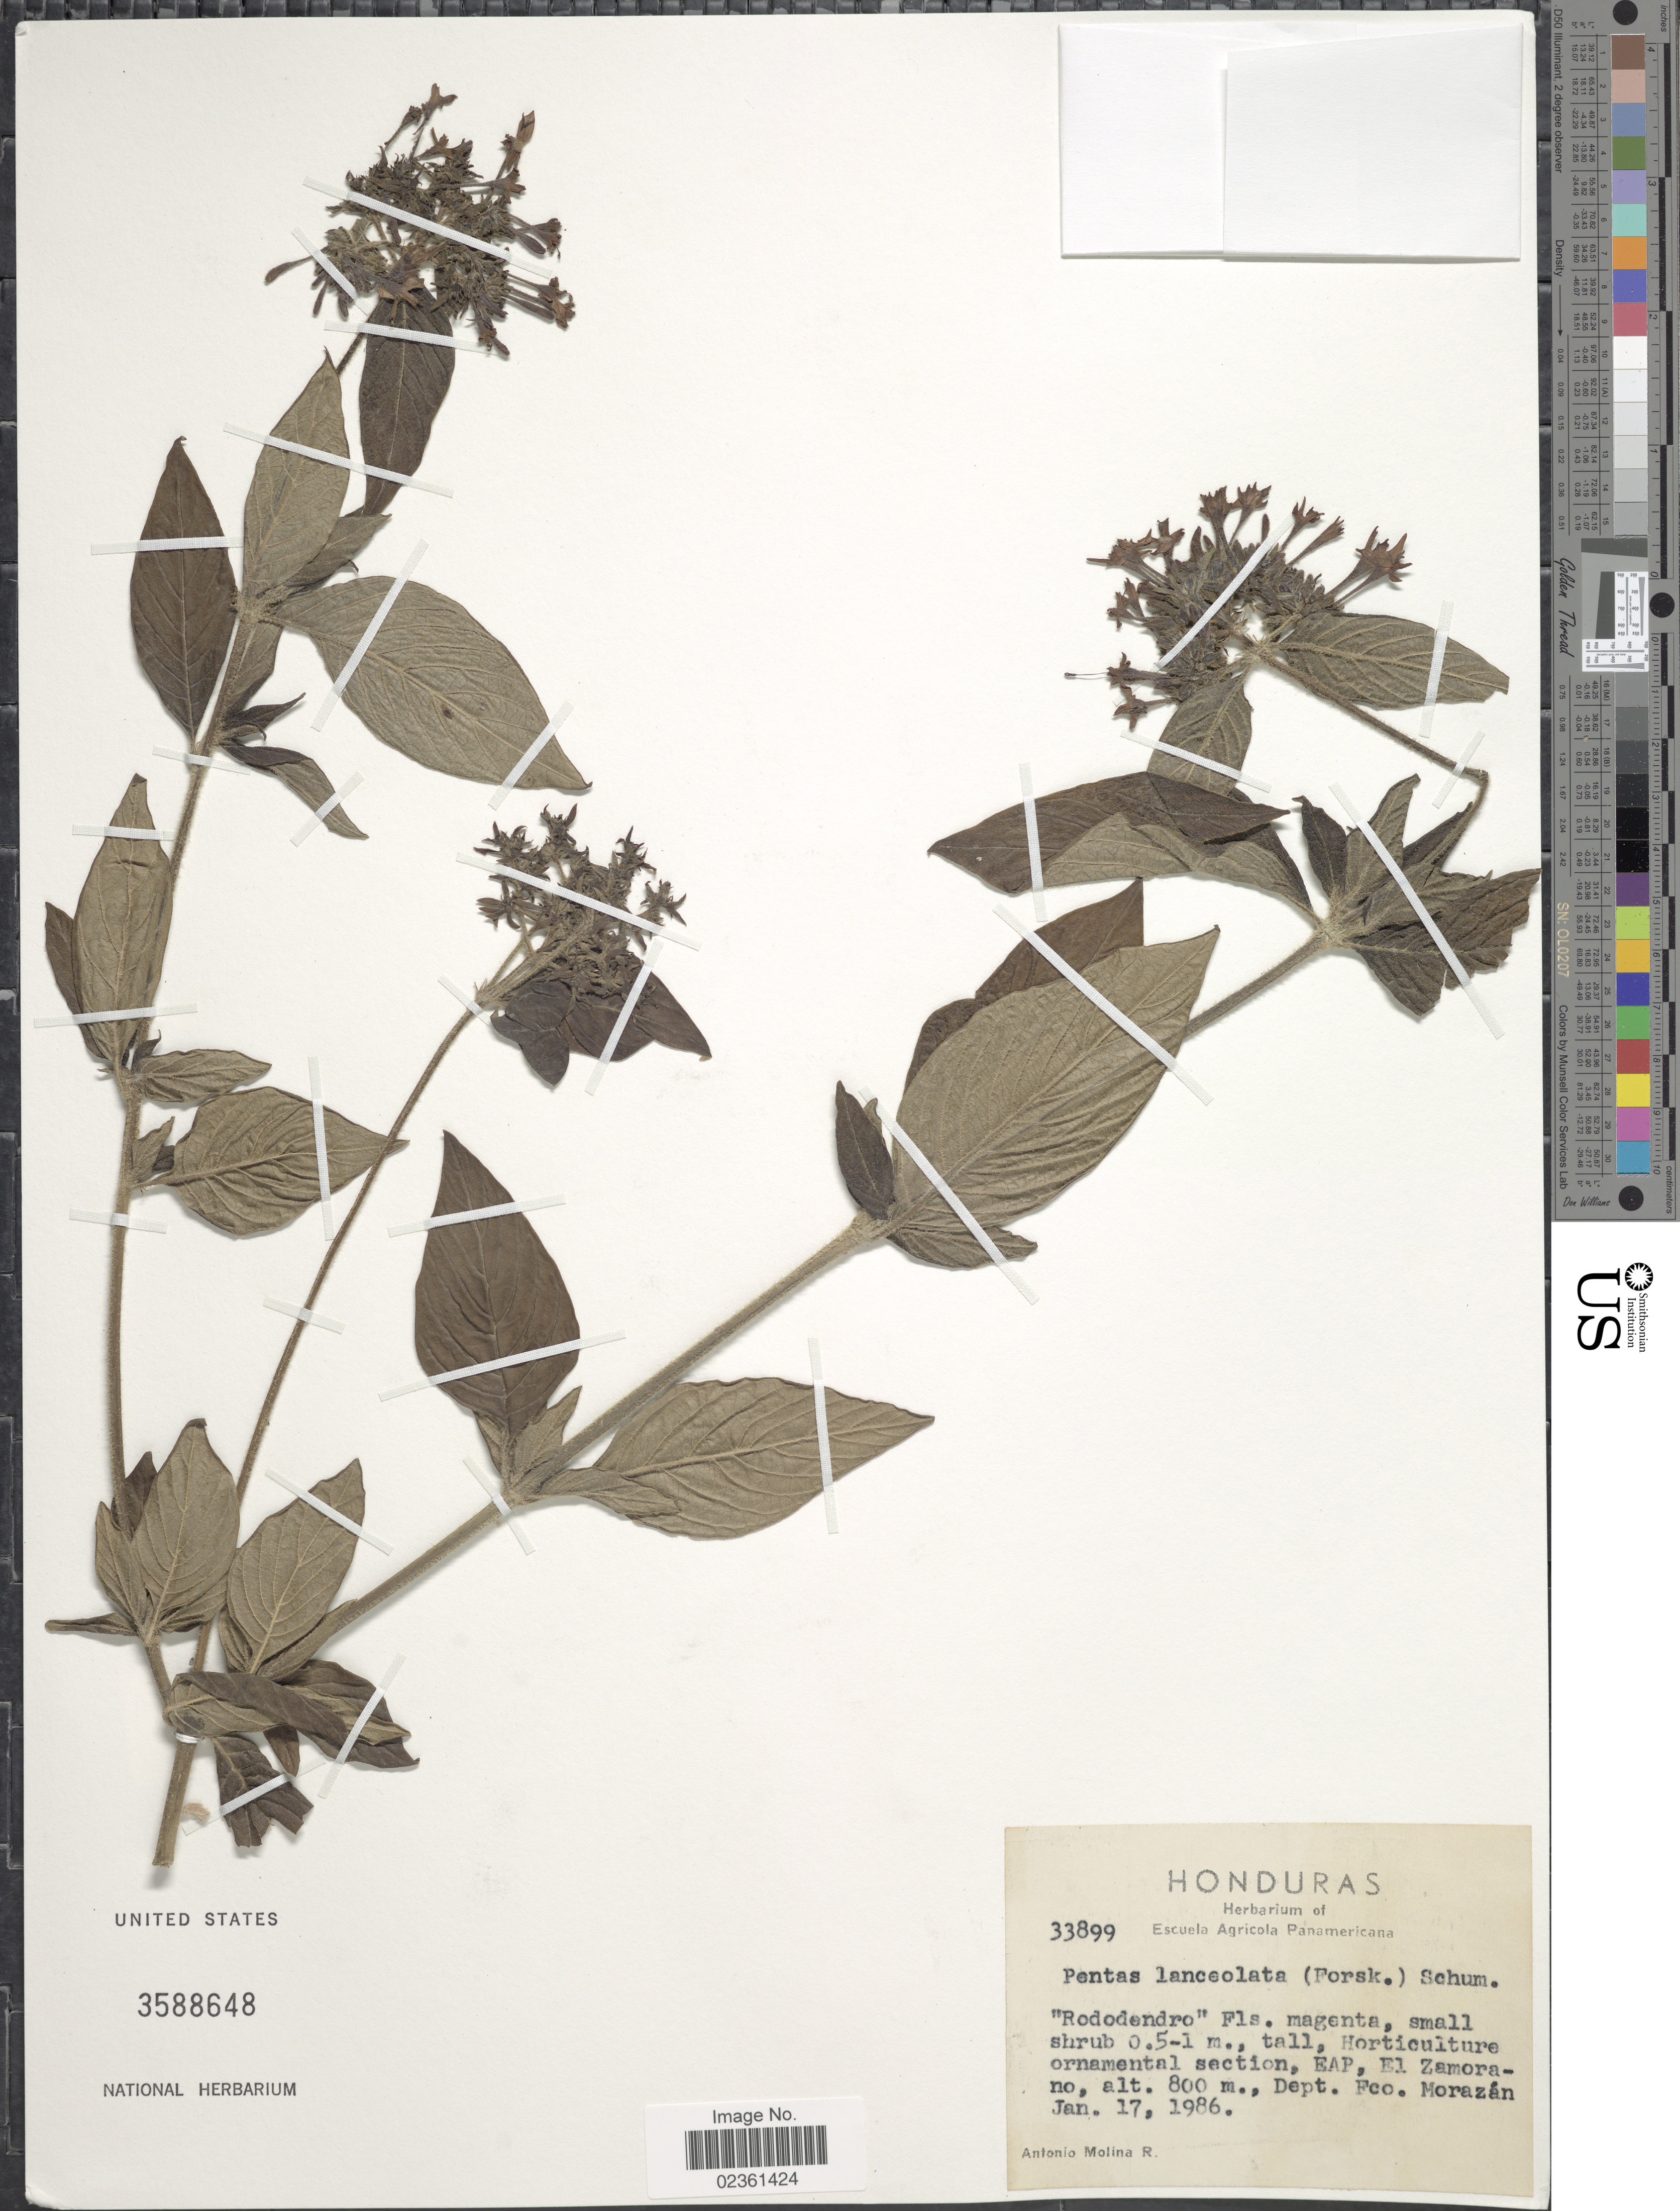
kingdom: Plantae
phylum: Tracheophyta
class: Magnoliopsida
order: Gentianales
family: Rubiaceae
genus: Pentas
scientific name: Pentas lanceolata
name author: (Forssk.) Deflers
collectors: A. Molina R.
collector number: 33899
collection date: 1986-01-17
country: Honduras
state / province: Fco. Morazán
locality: Horticulture ornamental section, EAP, El Zamorano.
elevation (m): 800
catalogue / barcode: US 3588648